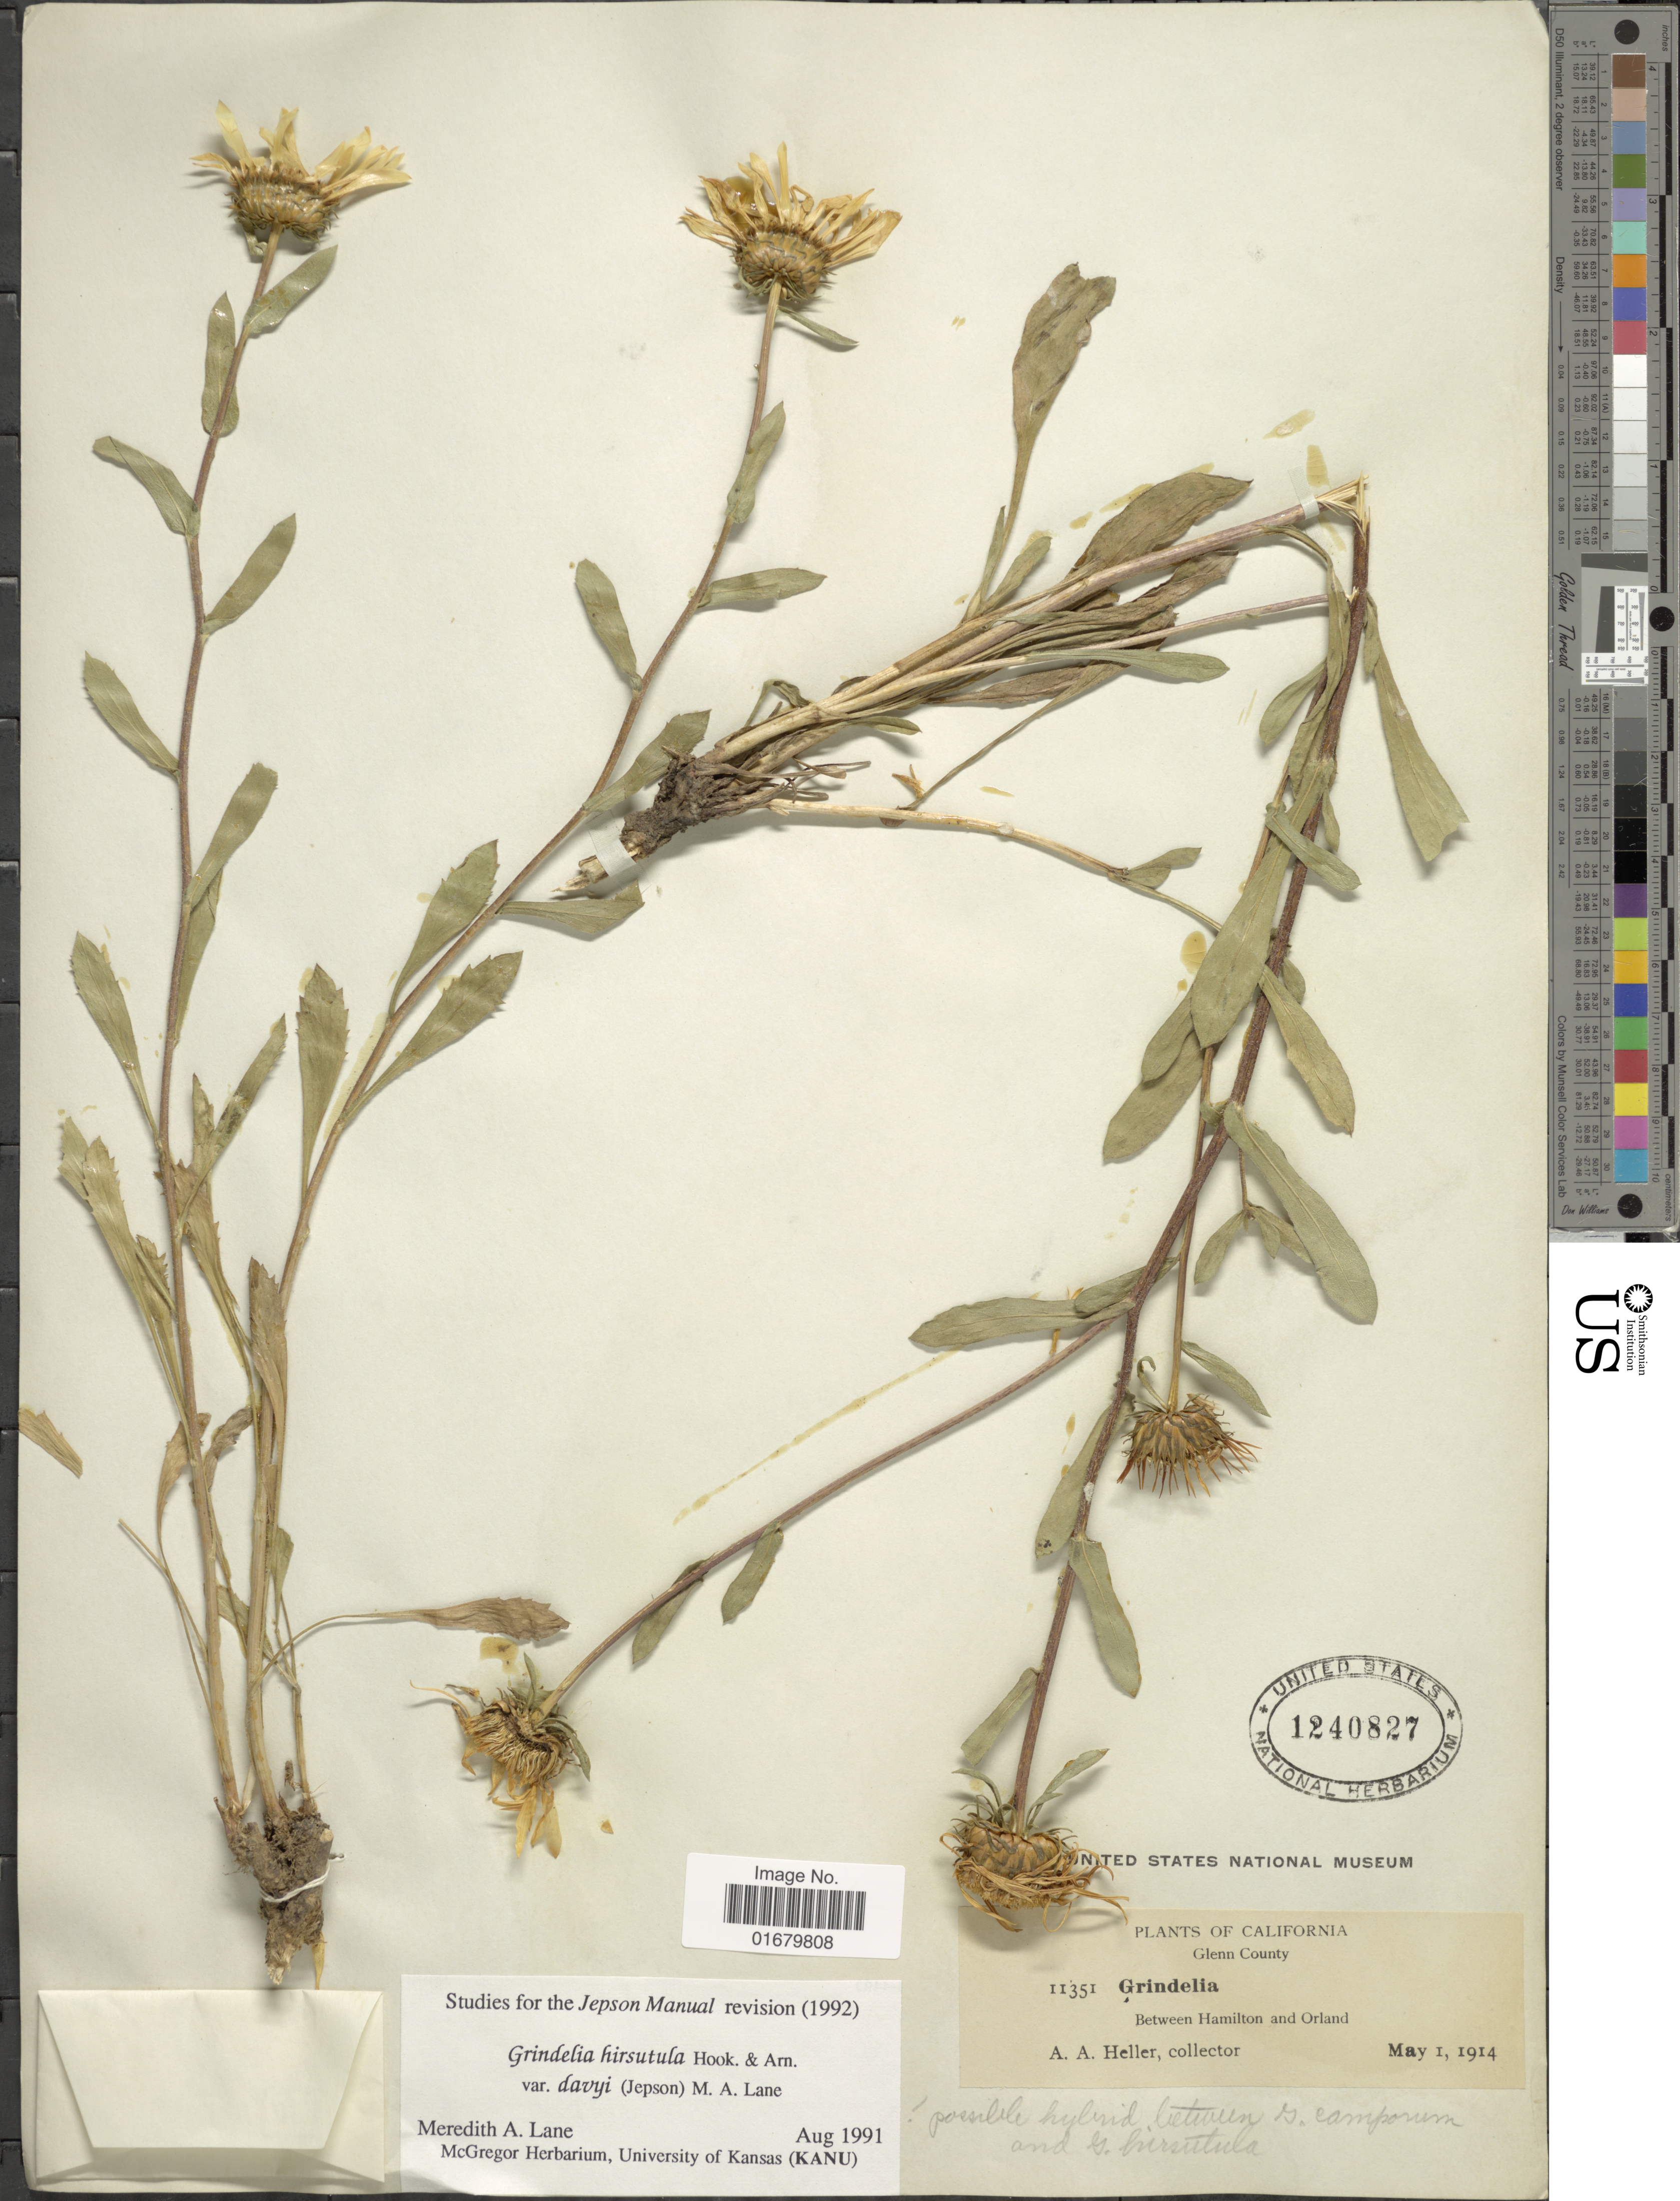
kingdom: Plantae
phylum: Tracheophyta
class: Magnoliopsida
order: Asterales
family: Asteraceae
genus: Grindelia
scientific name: Grindelia hirsutula var. davyi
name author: (Jeps.) M.A. Lane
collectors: A. A. Heller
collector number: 11351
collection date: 1914-05-01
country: United States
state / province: California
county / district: Glenn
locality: Glenn County, between Hamilton and Orland.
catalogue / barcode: US 1240827